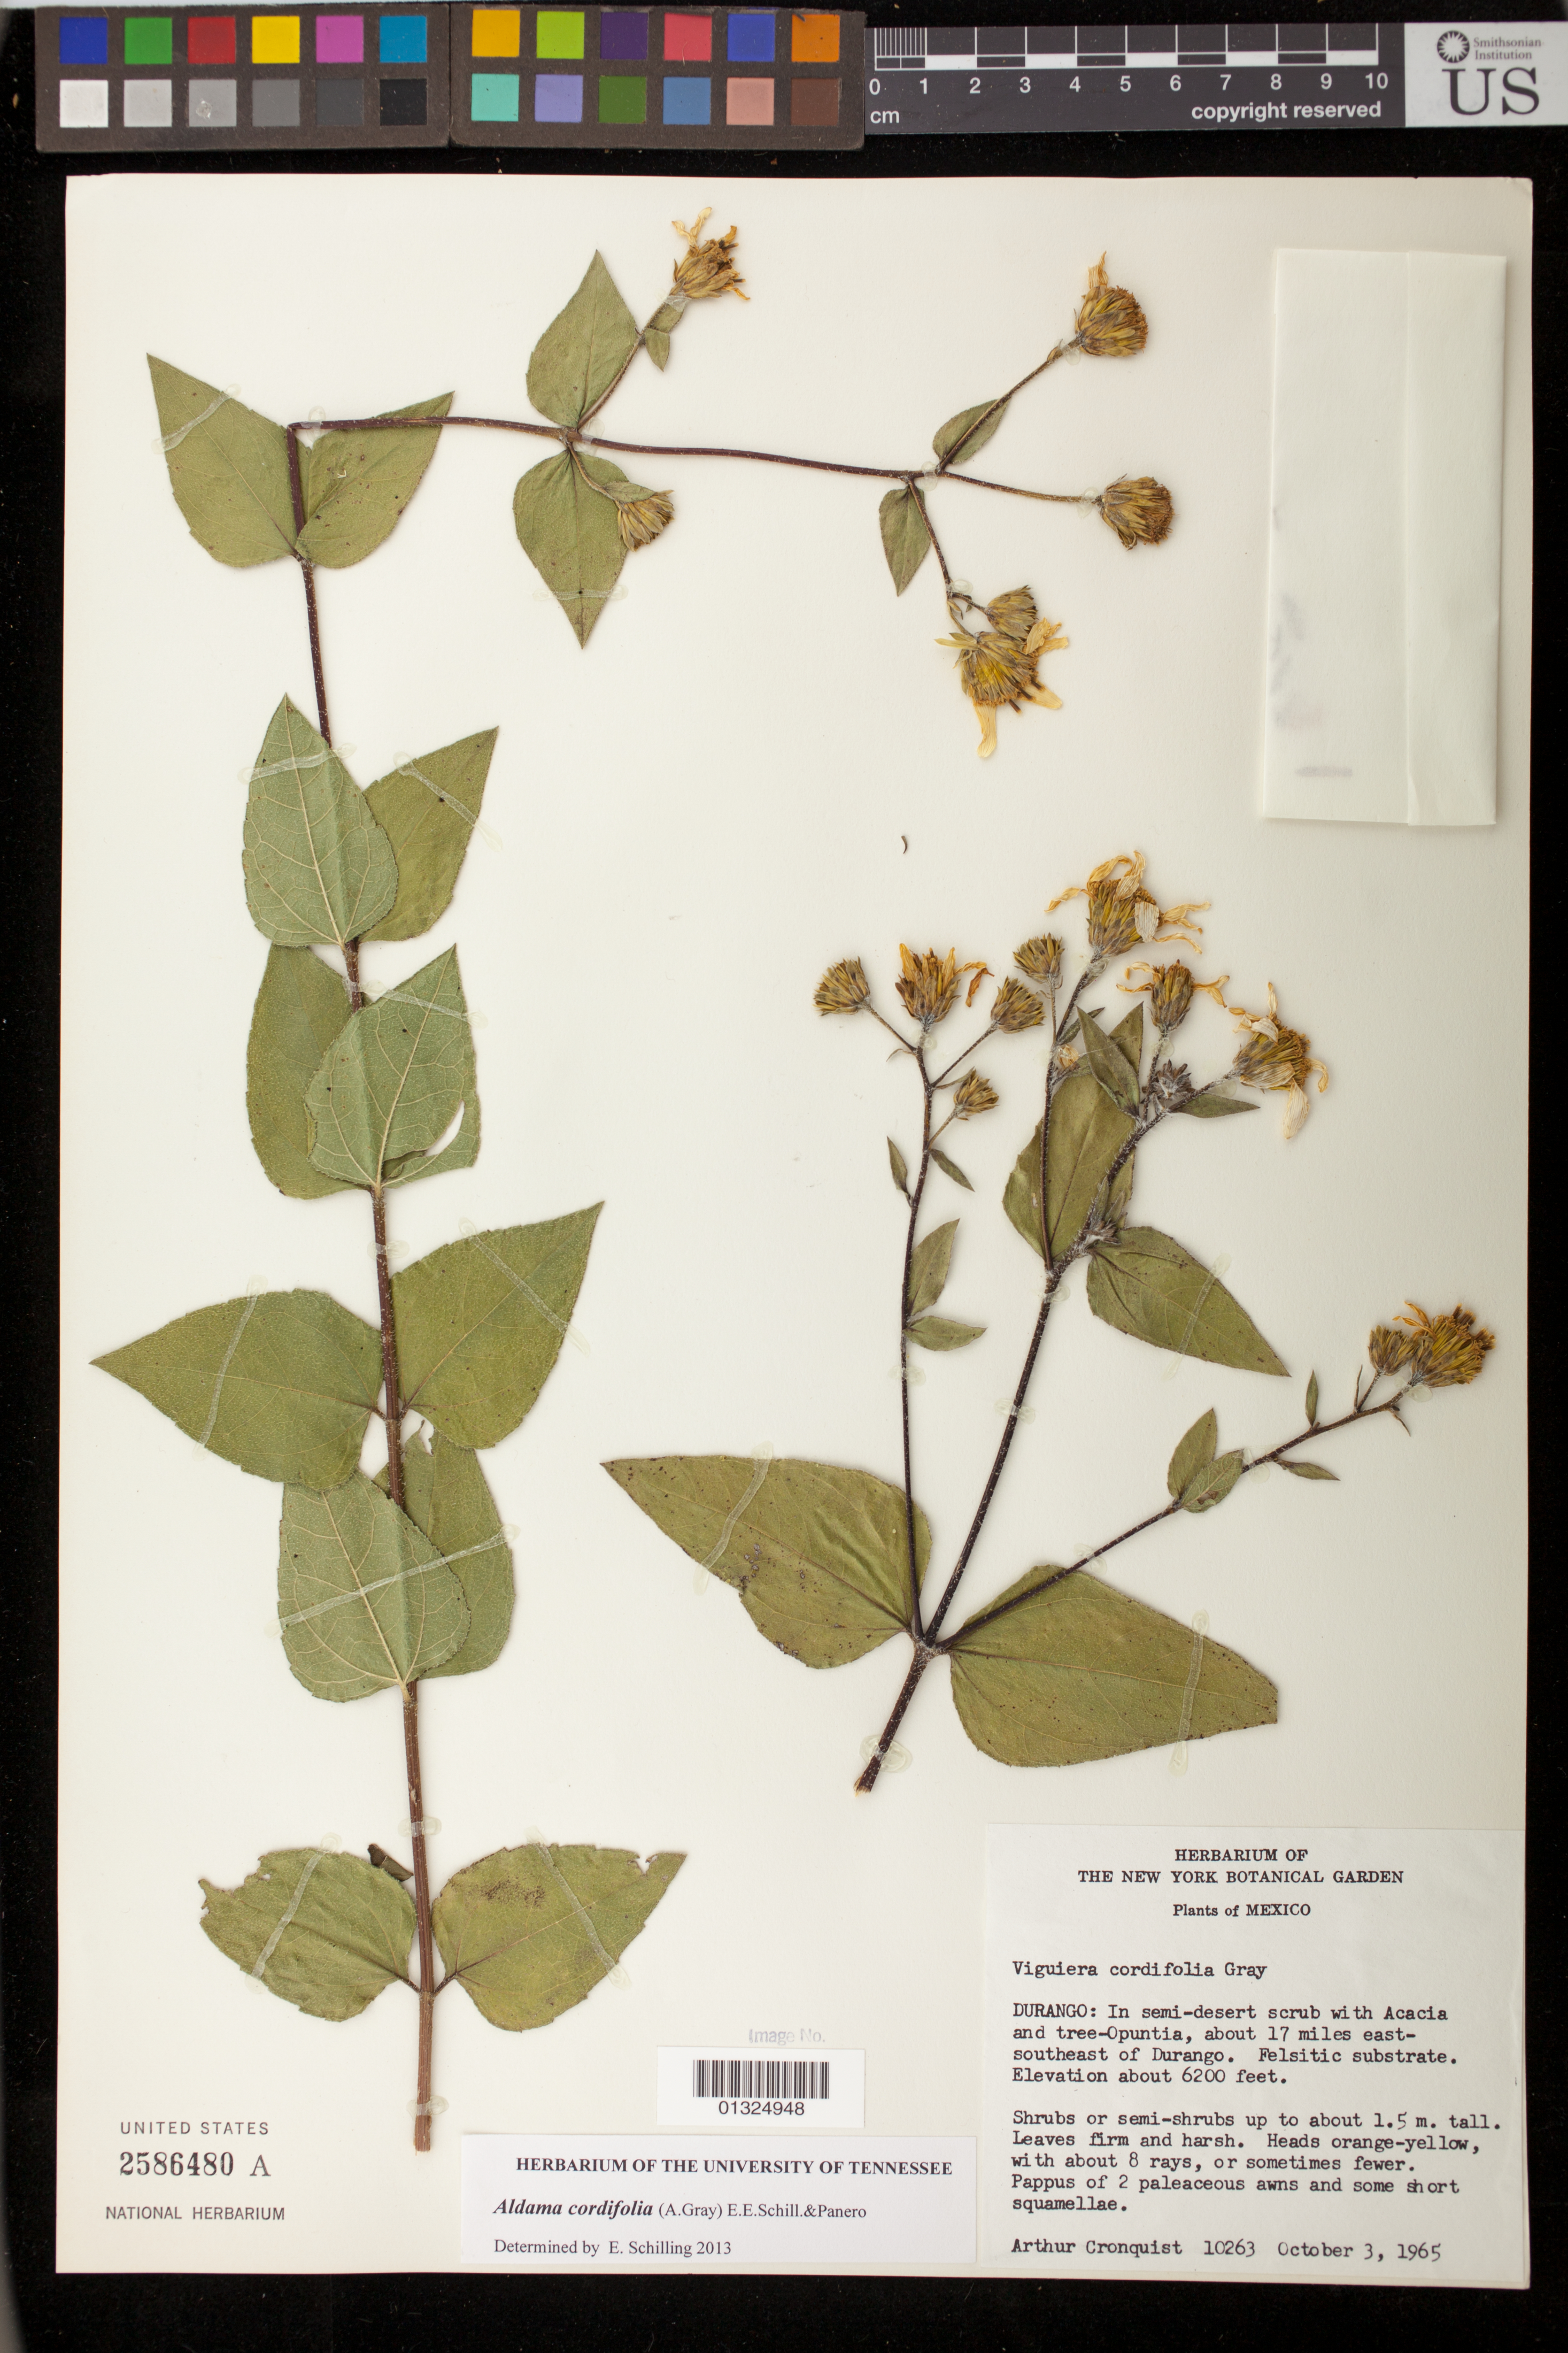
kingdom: Plantae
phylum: Tracheophyta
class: Magnoliopsida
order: Asterales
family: Asteraceae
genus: Aldama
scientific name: Aldama cordifolia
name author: (A. Gray) E.E. Schill. & Panero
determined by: Schilling, E. E.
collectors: A. J. Cronquist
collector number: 10263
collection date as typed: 3 October 1965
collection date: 1965-10-03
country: Mexico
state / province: Durango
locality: ca. 17 mi E-SE of Durango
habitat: In semi-desert scrub with Acacia and tree-Opuntia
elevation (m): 1890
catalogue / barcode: US 2586480A